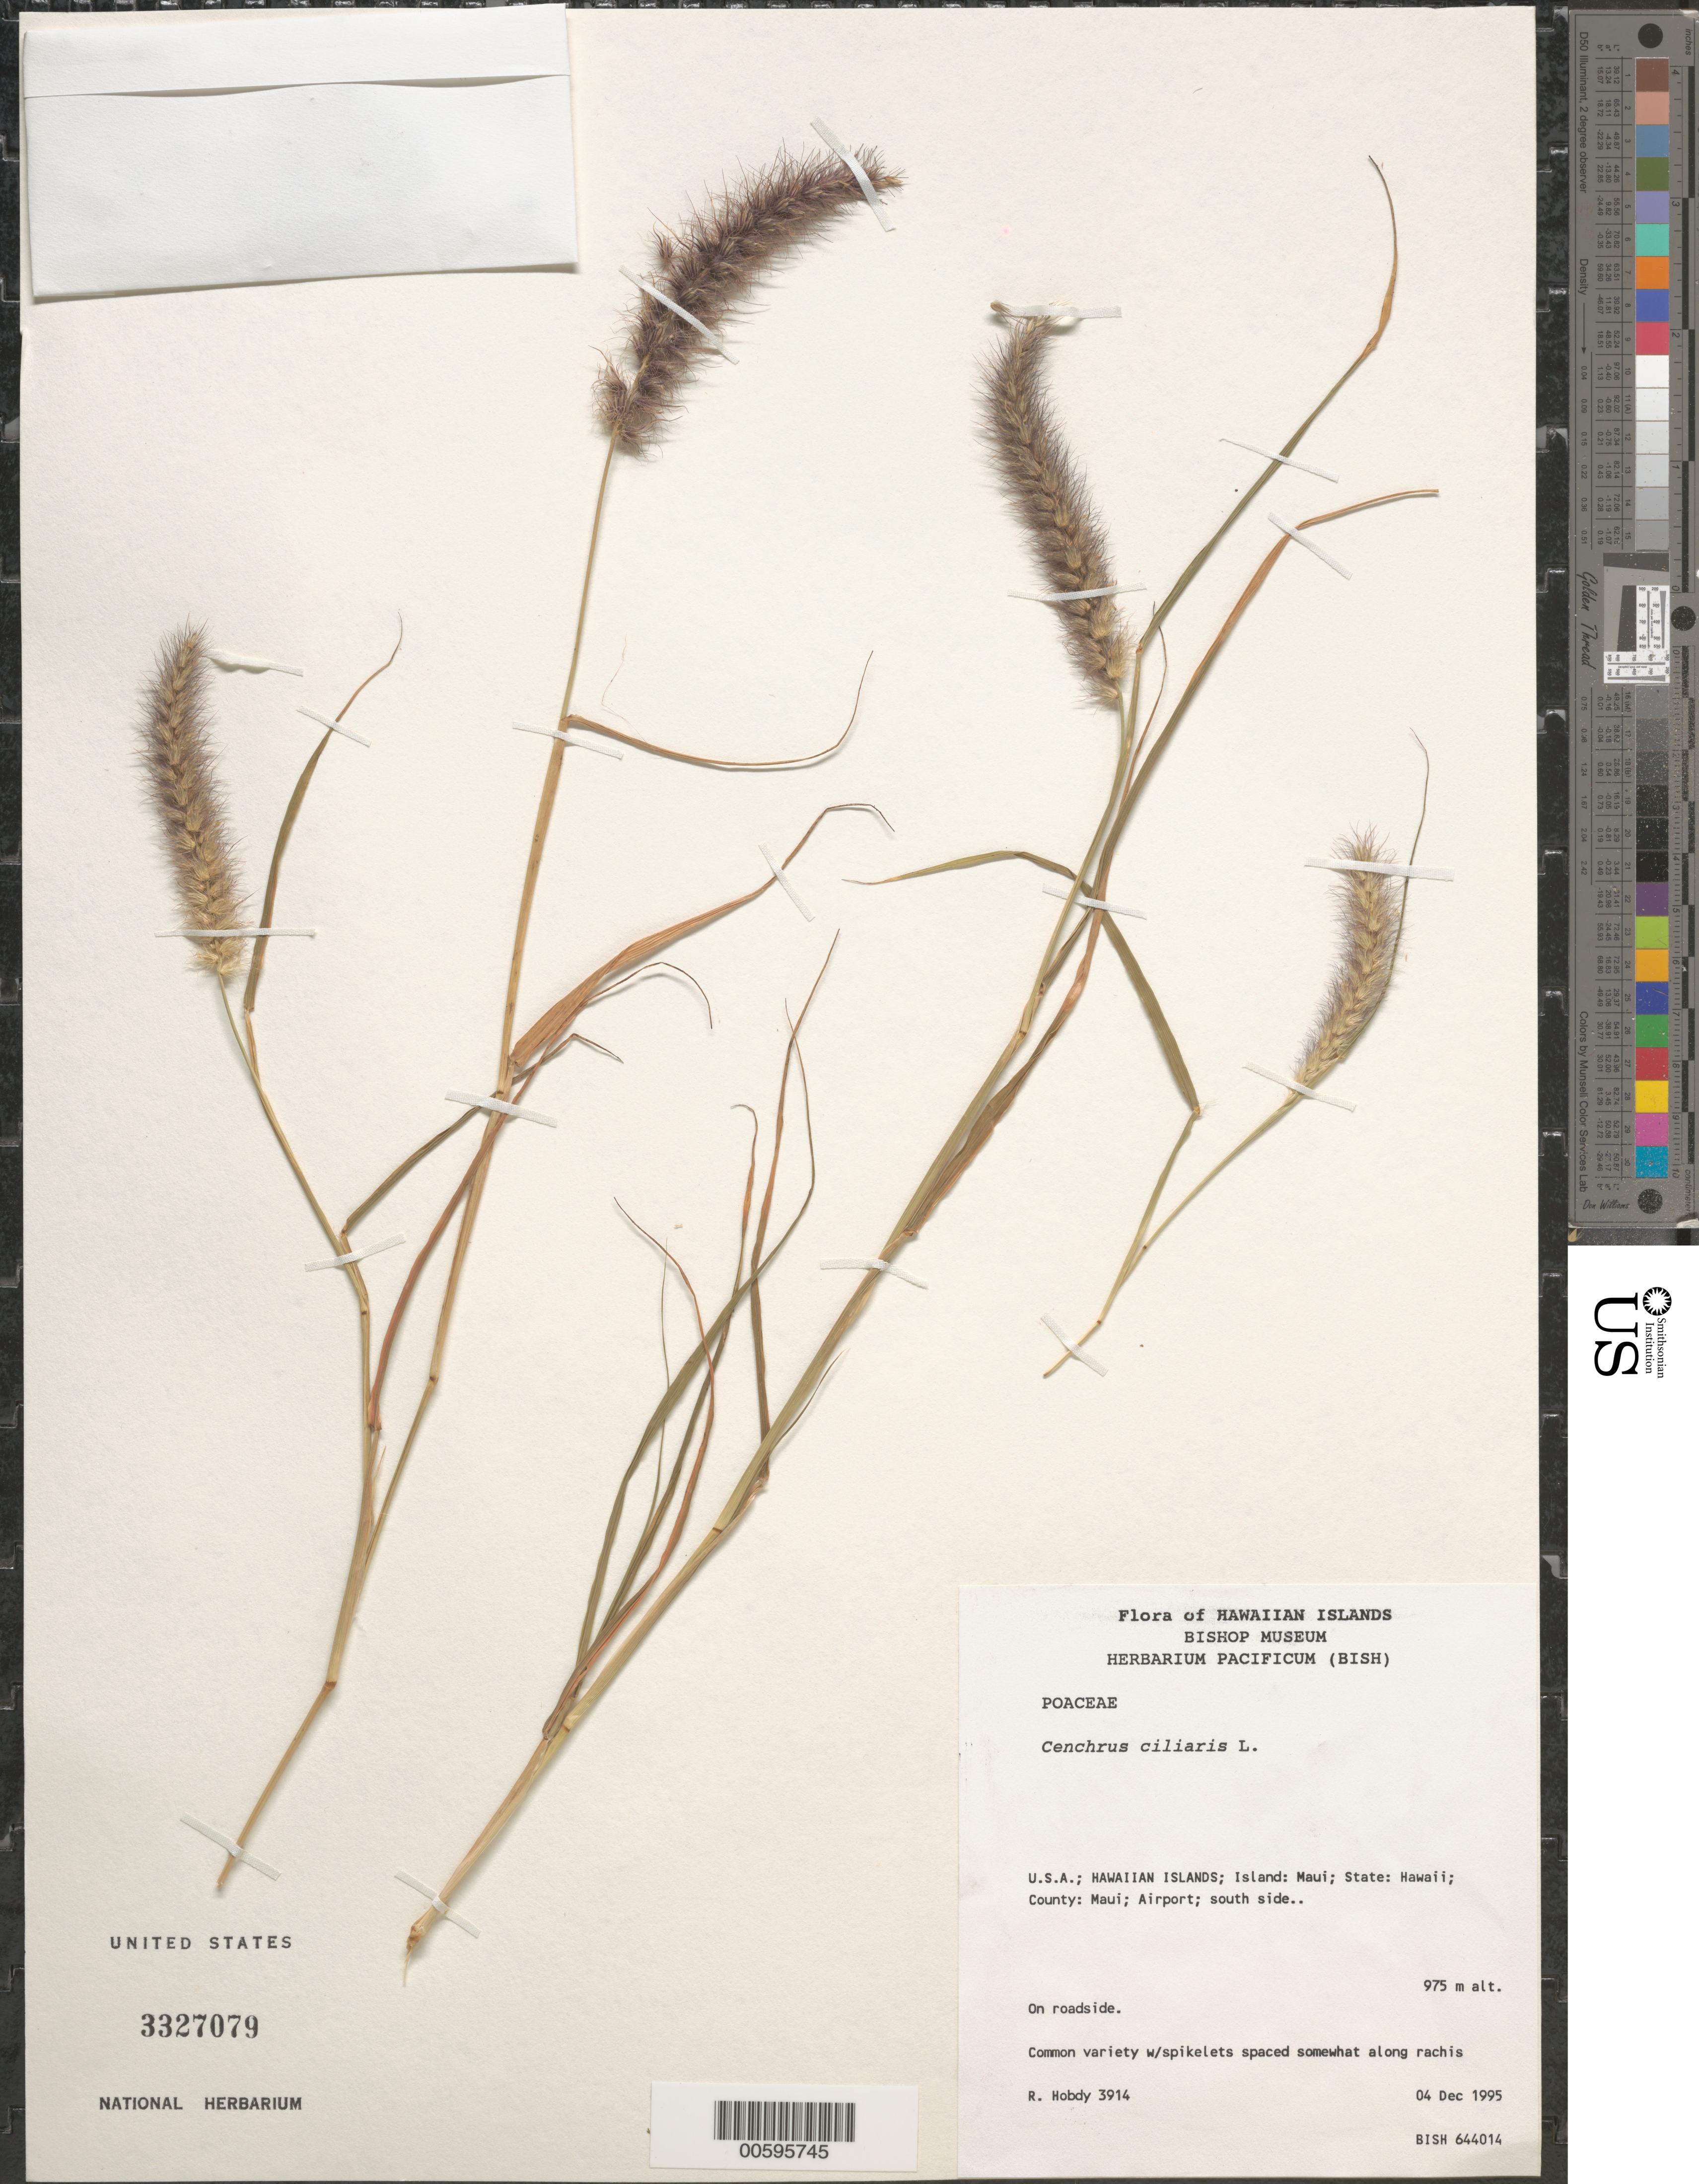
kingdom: Plantae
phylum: Tracheophyta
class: Liliopsida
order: Poales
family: Poaceae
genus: Cenchrus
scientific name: Cenchrus ciliaris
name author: L.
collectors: R. Hobdy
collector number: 3914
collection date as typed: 4 Dec 1995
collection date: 1995-12-04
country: United States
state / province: Hawaii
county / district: Maui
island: Maui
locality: County: Maui; Airport; S side.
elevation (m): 975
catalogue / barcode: US 3327079